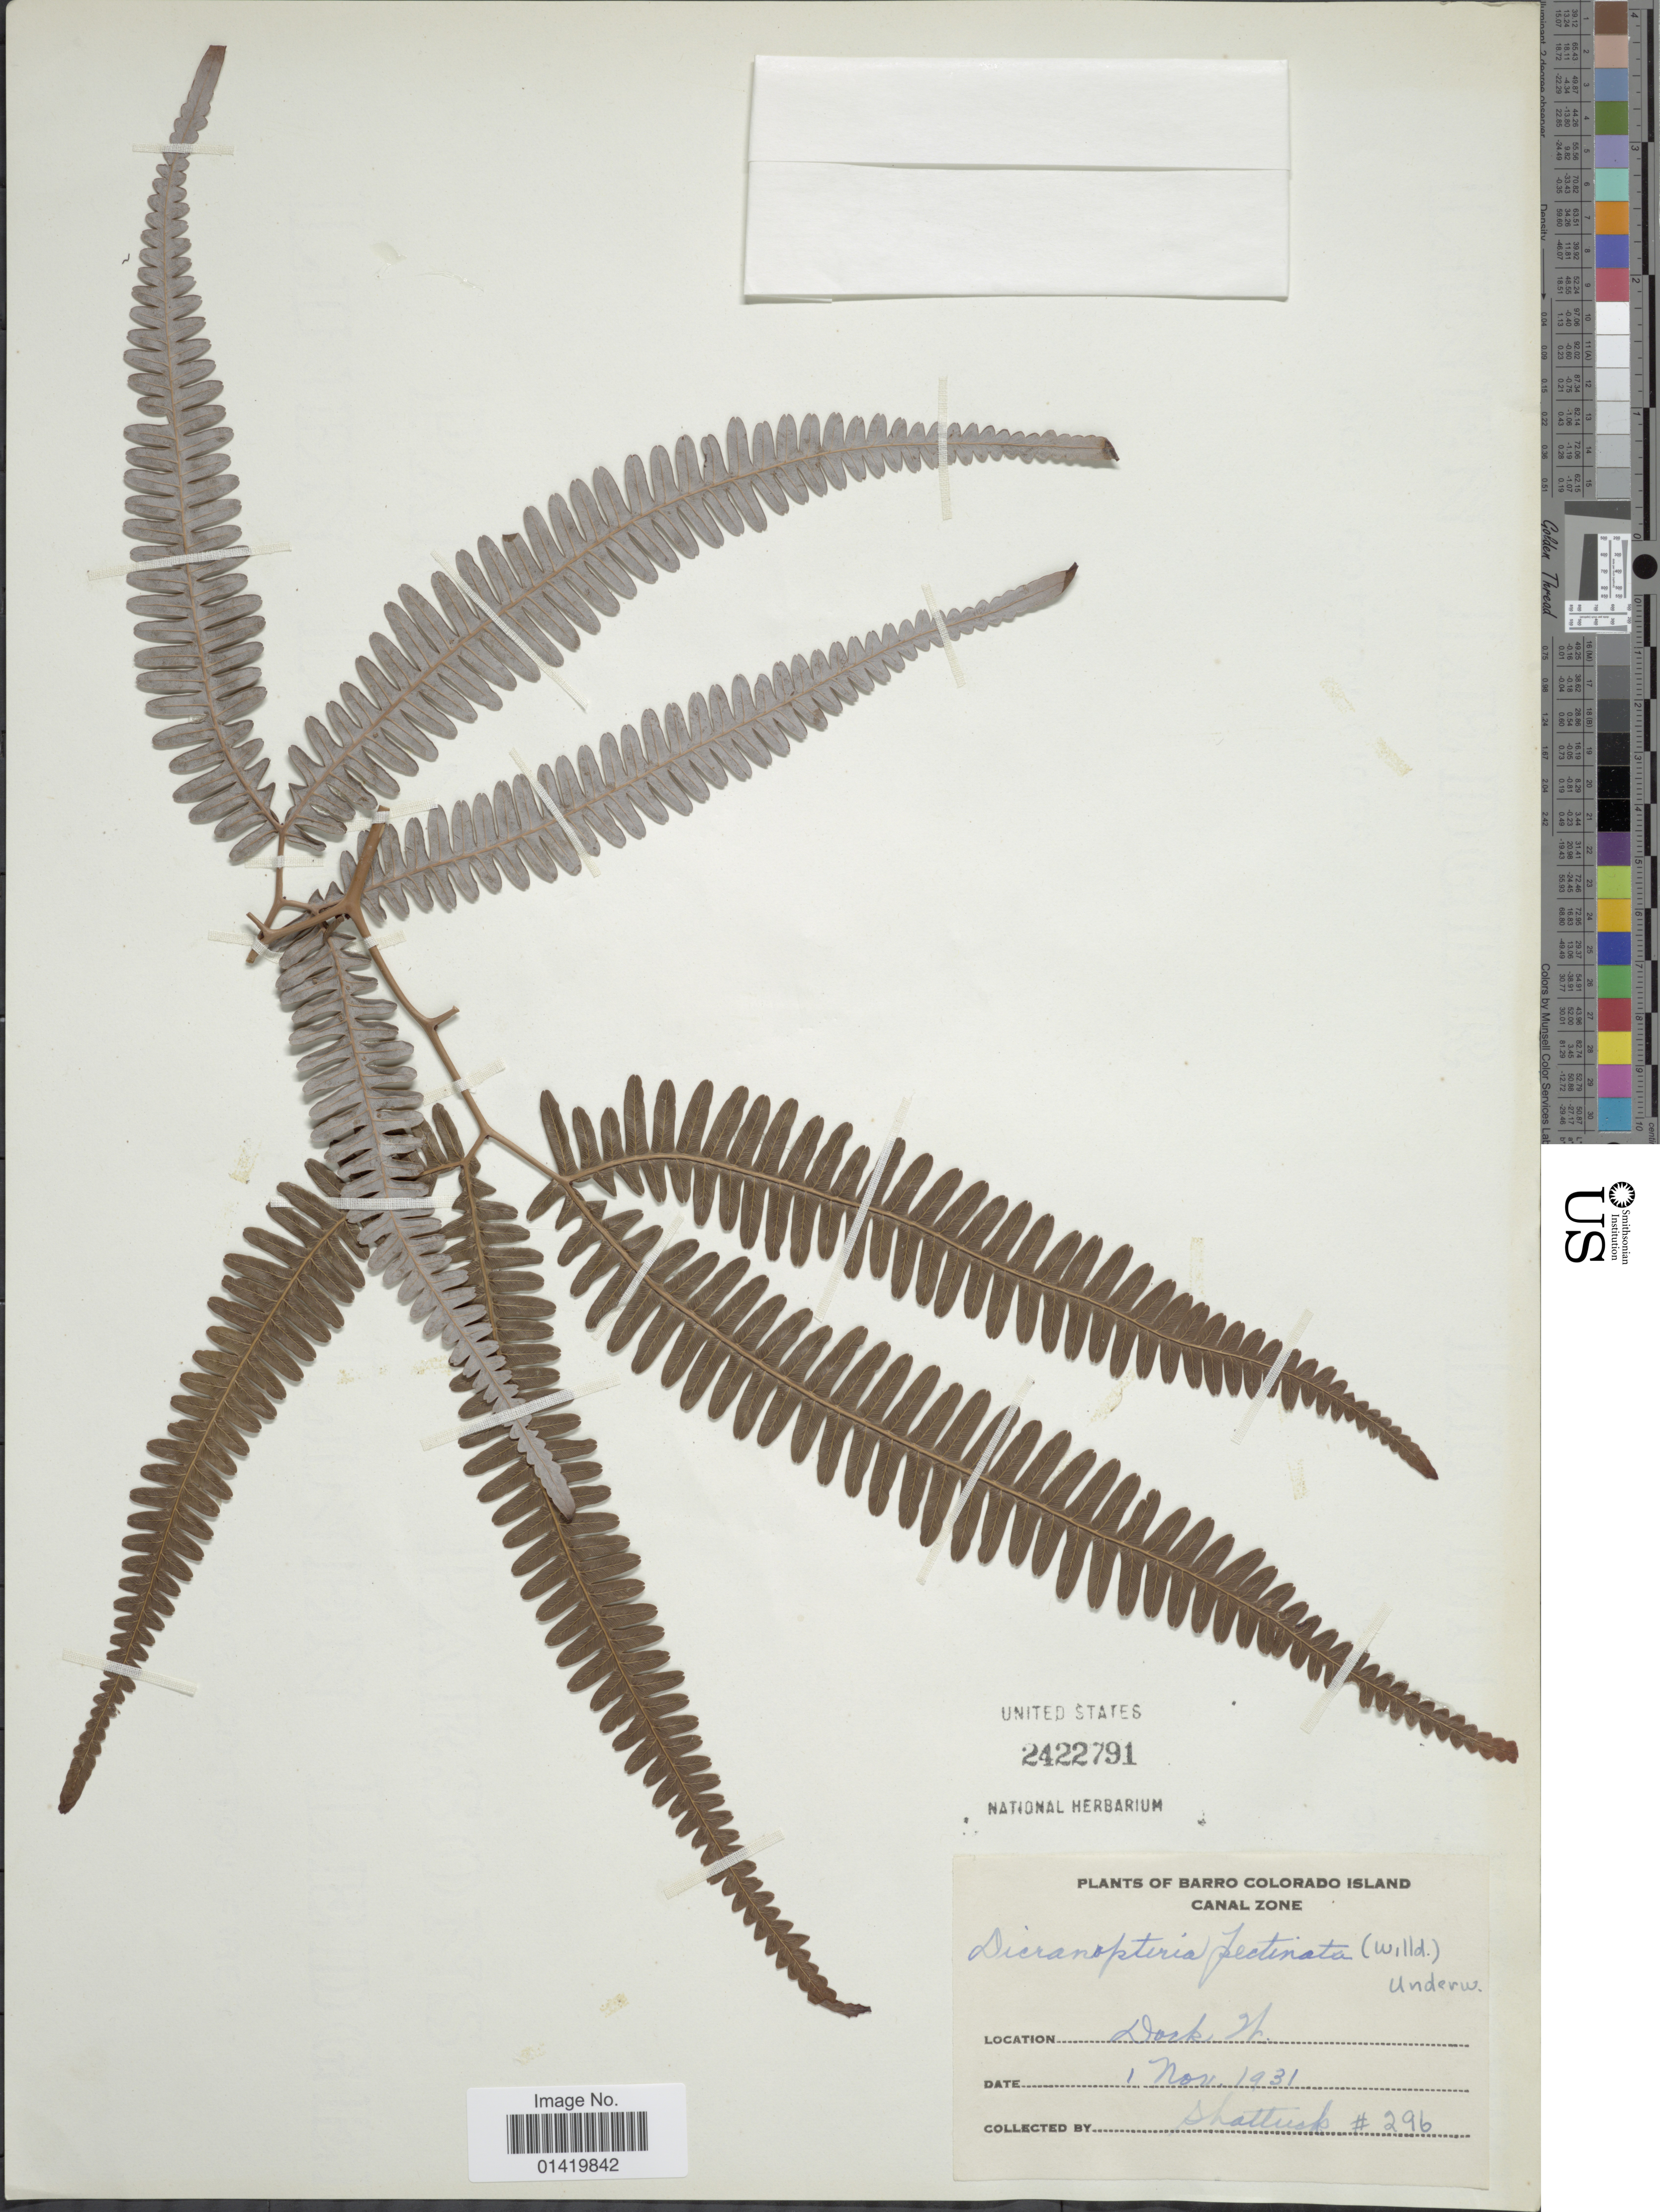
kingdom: Plantae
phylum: Tracheophyta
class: Polypodiopsida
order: Gleicheniales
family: Gleicheniaceae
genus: Gleichenella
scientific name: Gleichenella pectinata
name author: (Willd.) Ching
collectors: Shattuck, --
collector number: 296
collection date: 1931-11-01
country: Panama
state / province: Panamá Oeste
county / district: Canal Zone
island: Barro Colorado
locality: Barro Colorado Island, Canal Zone, Dock W.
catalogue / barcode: US 2422791